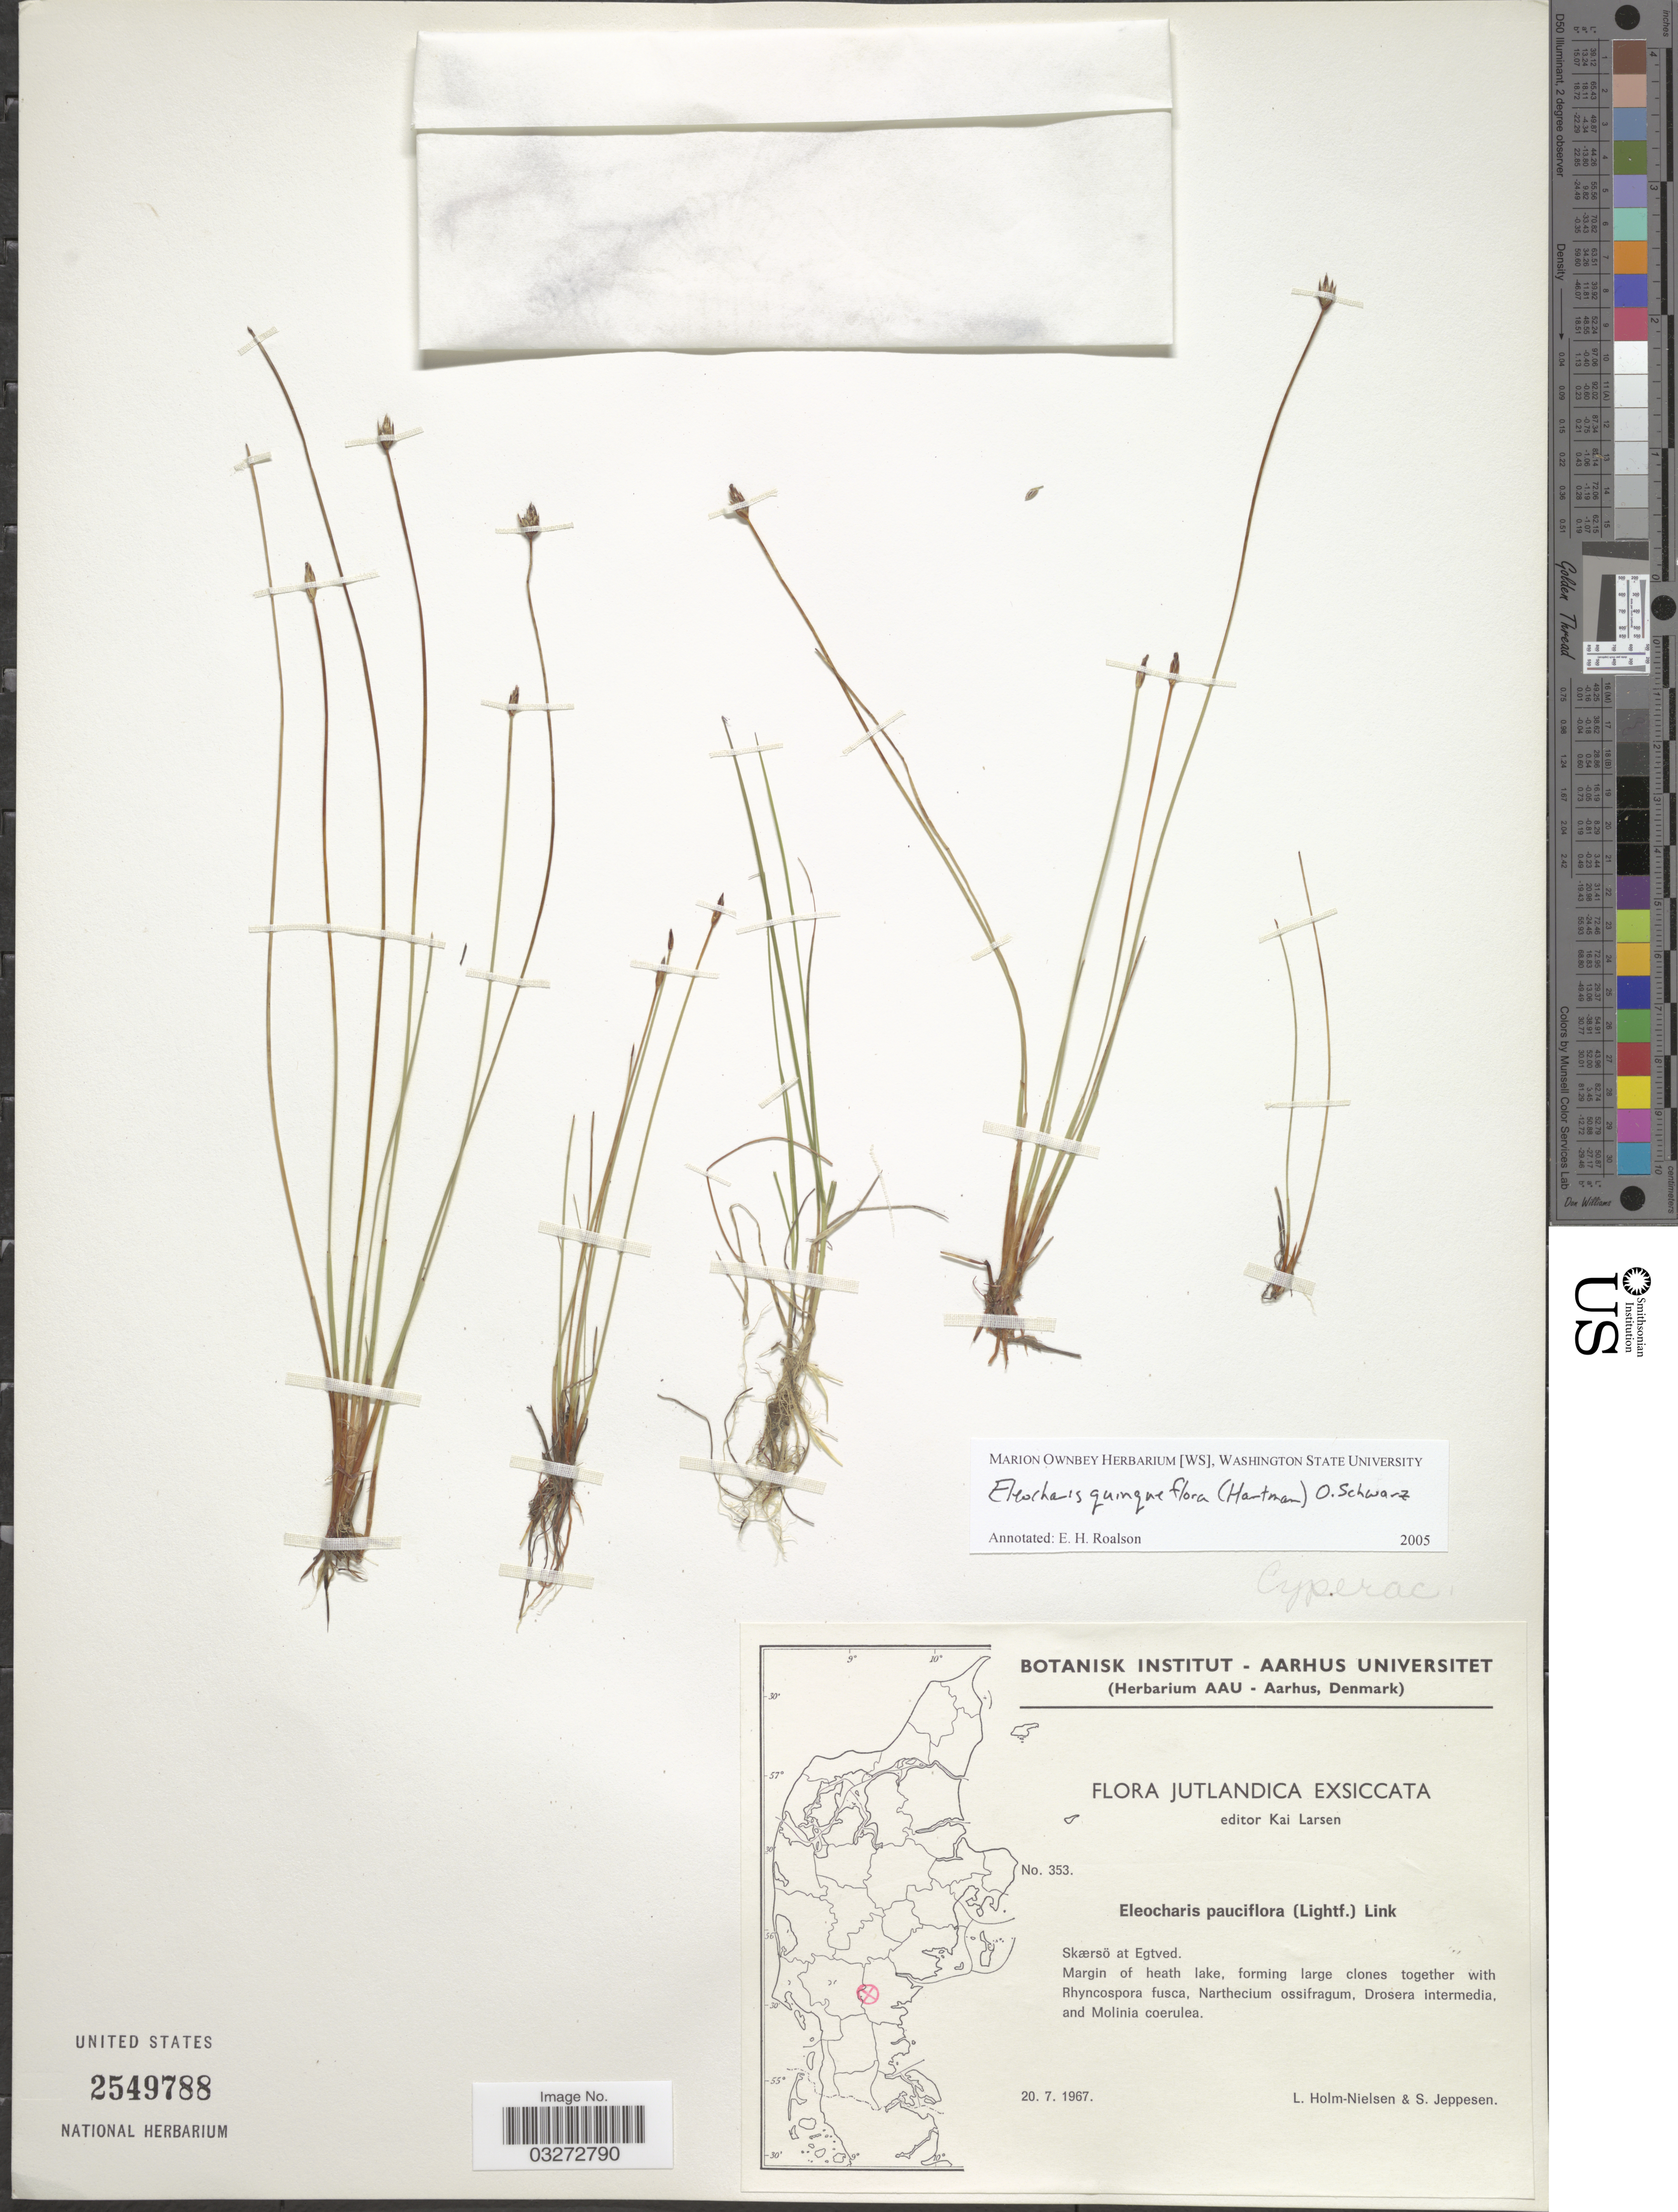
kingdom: Plantae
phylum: Tracheophyta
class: Liliopsida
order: Poales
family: Cyperaceae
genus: Eleocharis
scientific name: Eleocharis quinqueflora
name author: (Hartmann) O. Schwarz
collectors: L. Holm-Nielsen & S. Jeppesen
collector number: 353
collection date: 1967-07-20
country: Denmark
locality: Jutlandica. Skærsö at Egtved. Margin of heath lake.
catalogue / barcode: US 2549788